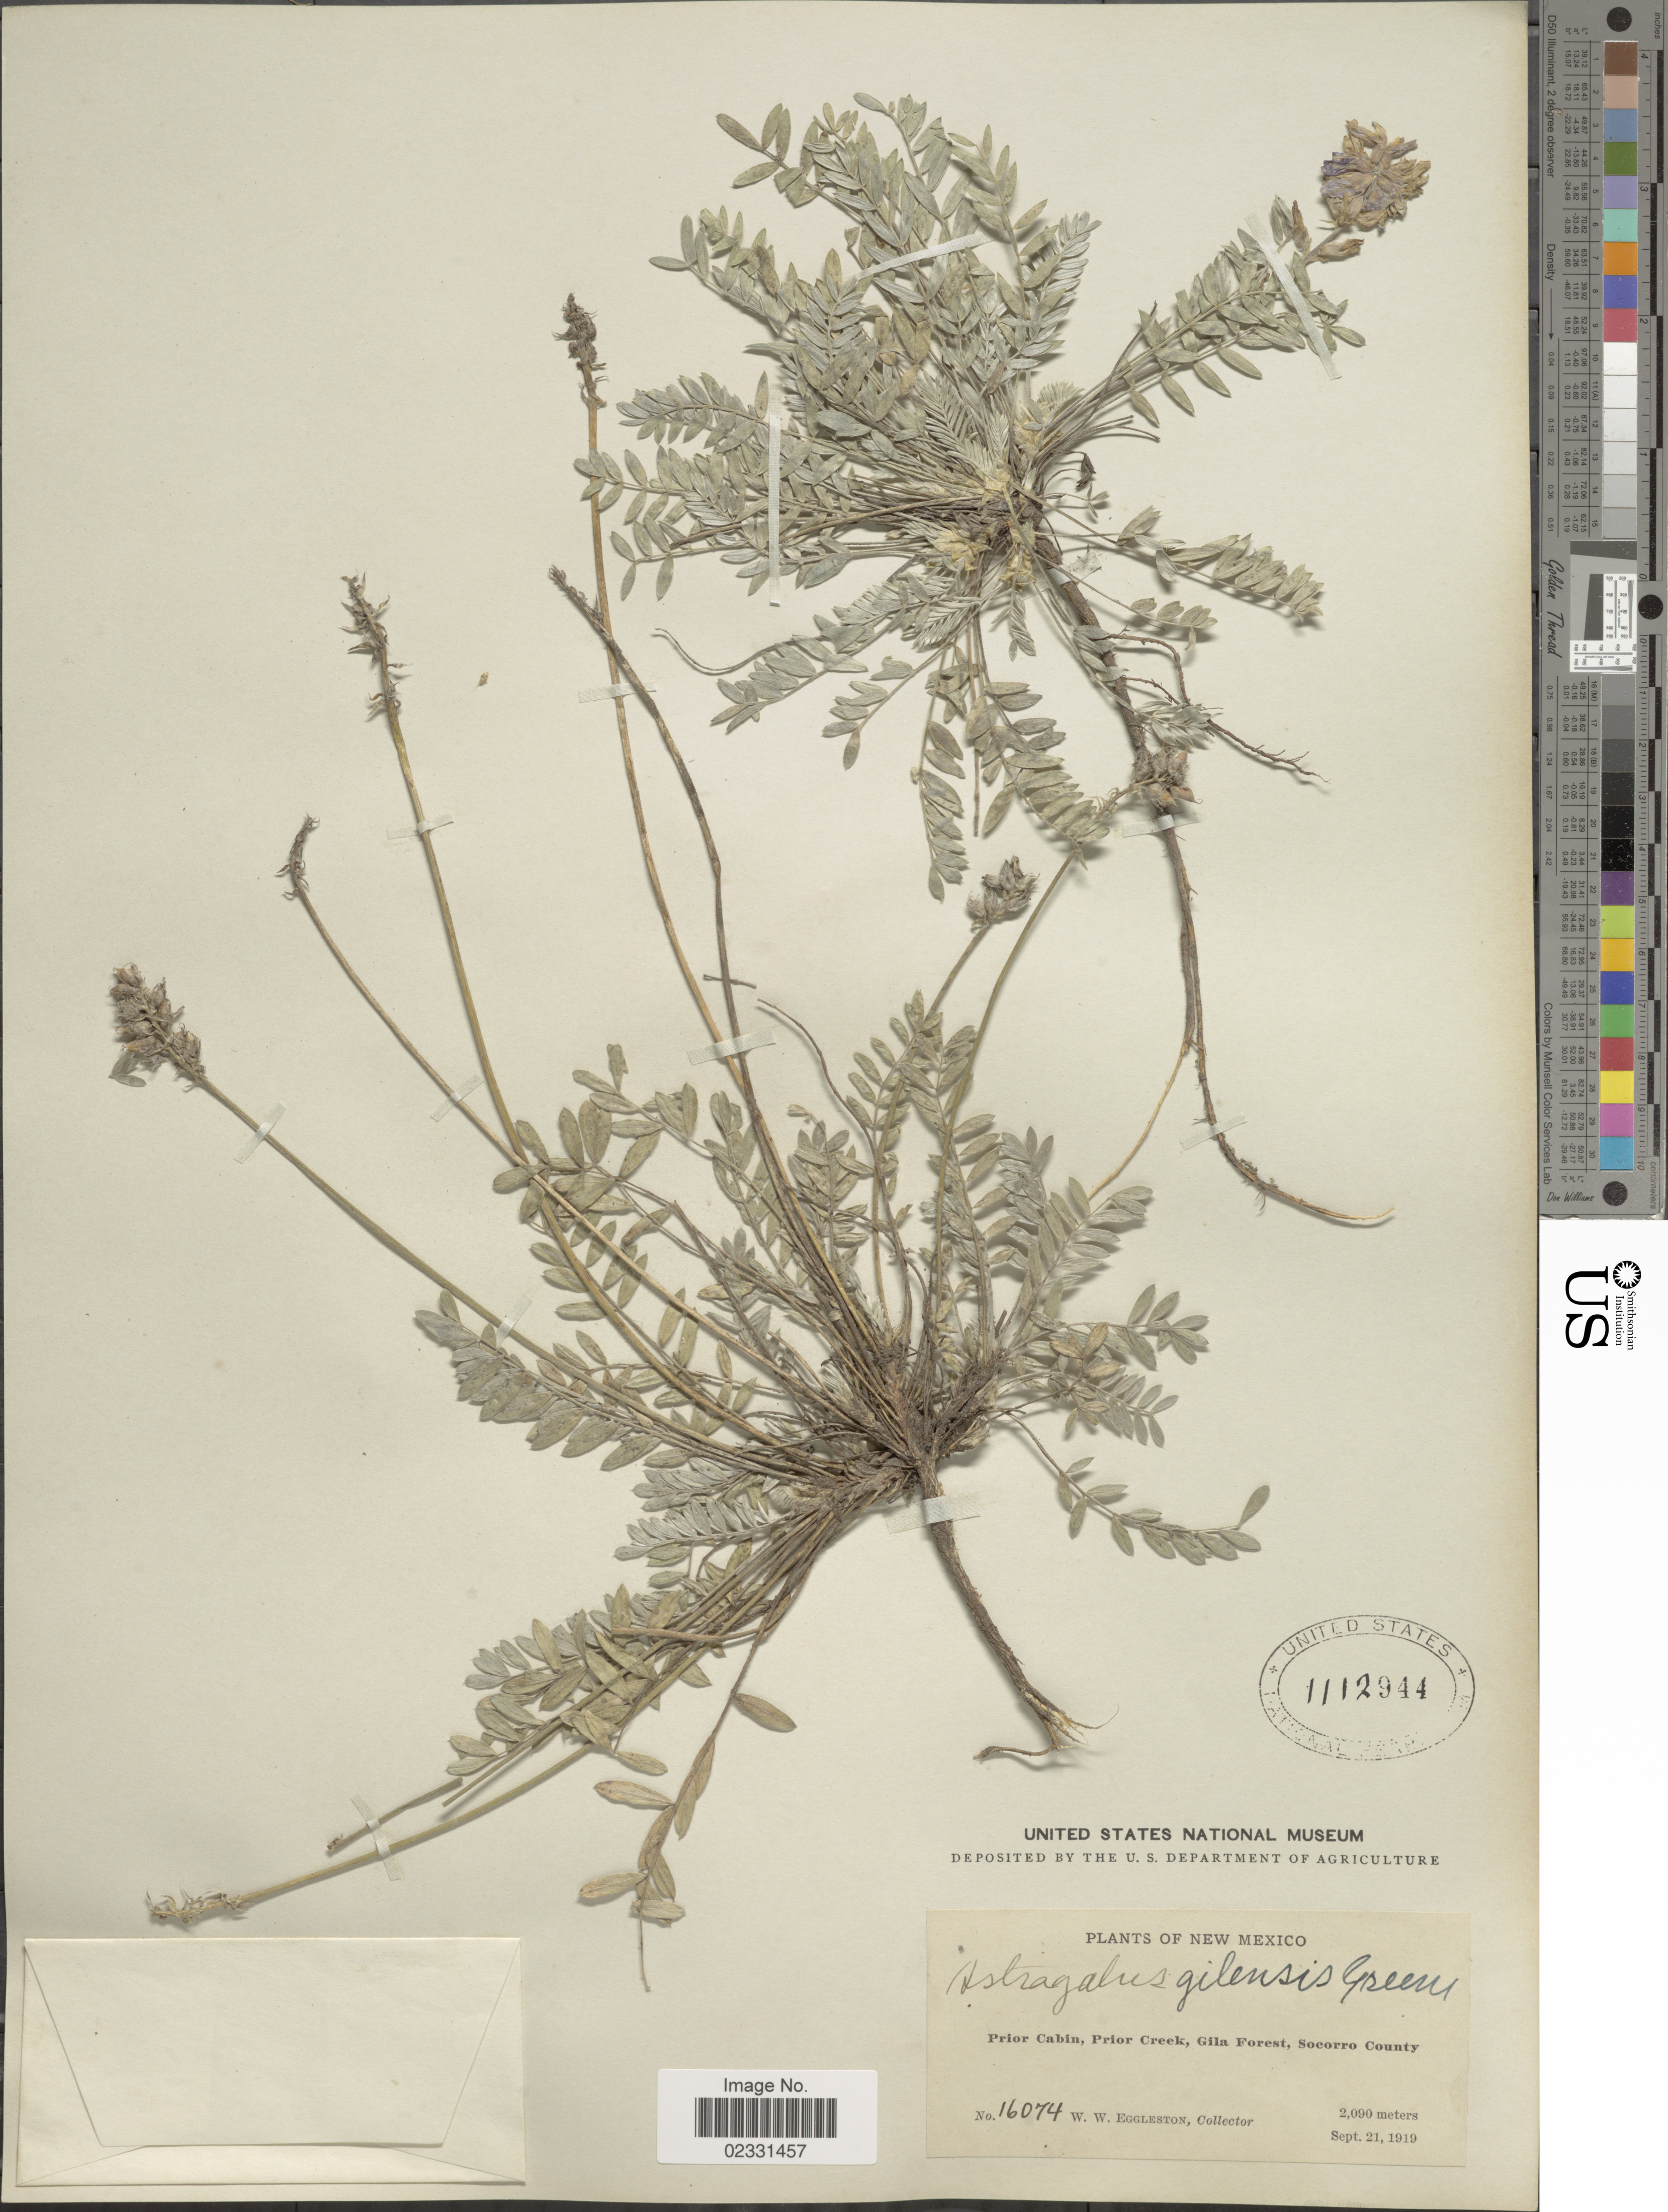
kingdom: Plantae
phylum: Tracheophyta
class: Magnoliopsida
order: Fabales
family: Fabaceae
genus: Astragalus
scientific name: Astragalus gilensis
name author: Greene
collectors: W. W. Eggleston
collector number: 16074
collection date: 1919-09-21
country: United States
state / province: New Mexico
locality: Prior Cabin, Prior Creek, Gila Forest, Socorro County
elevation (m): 2090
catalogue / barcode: US 1112944